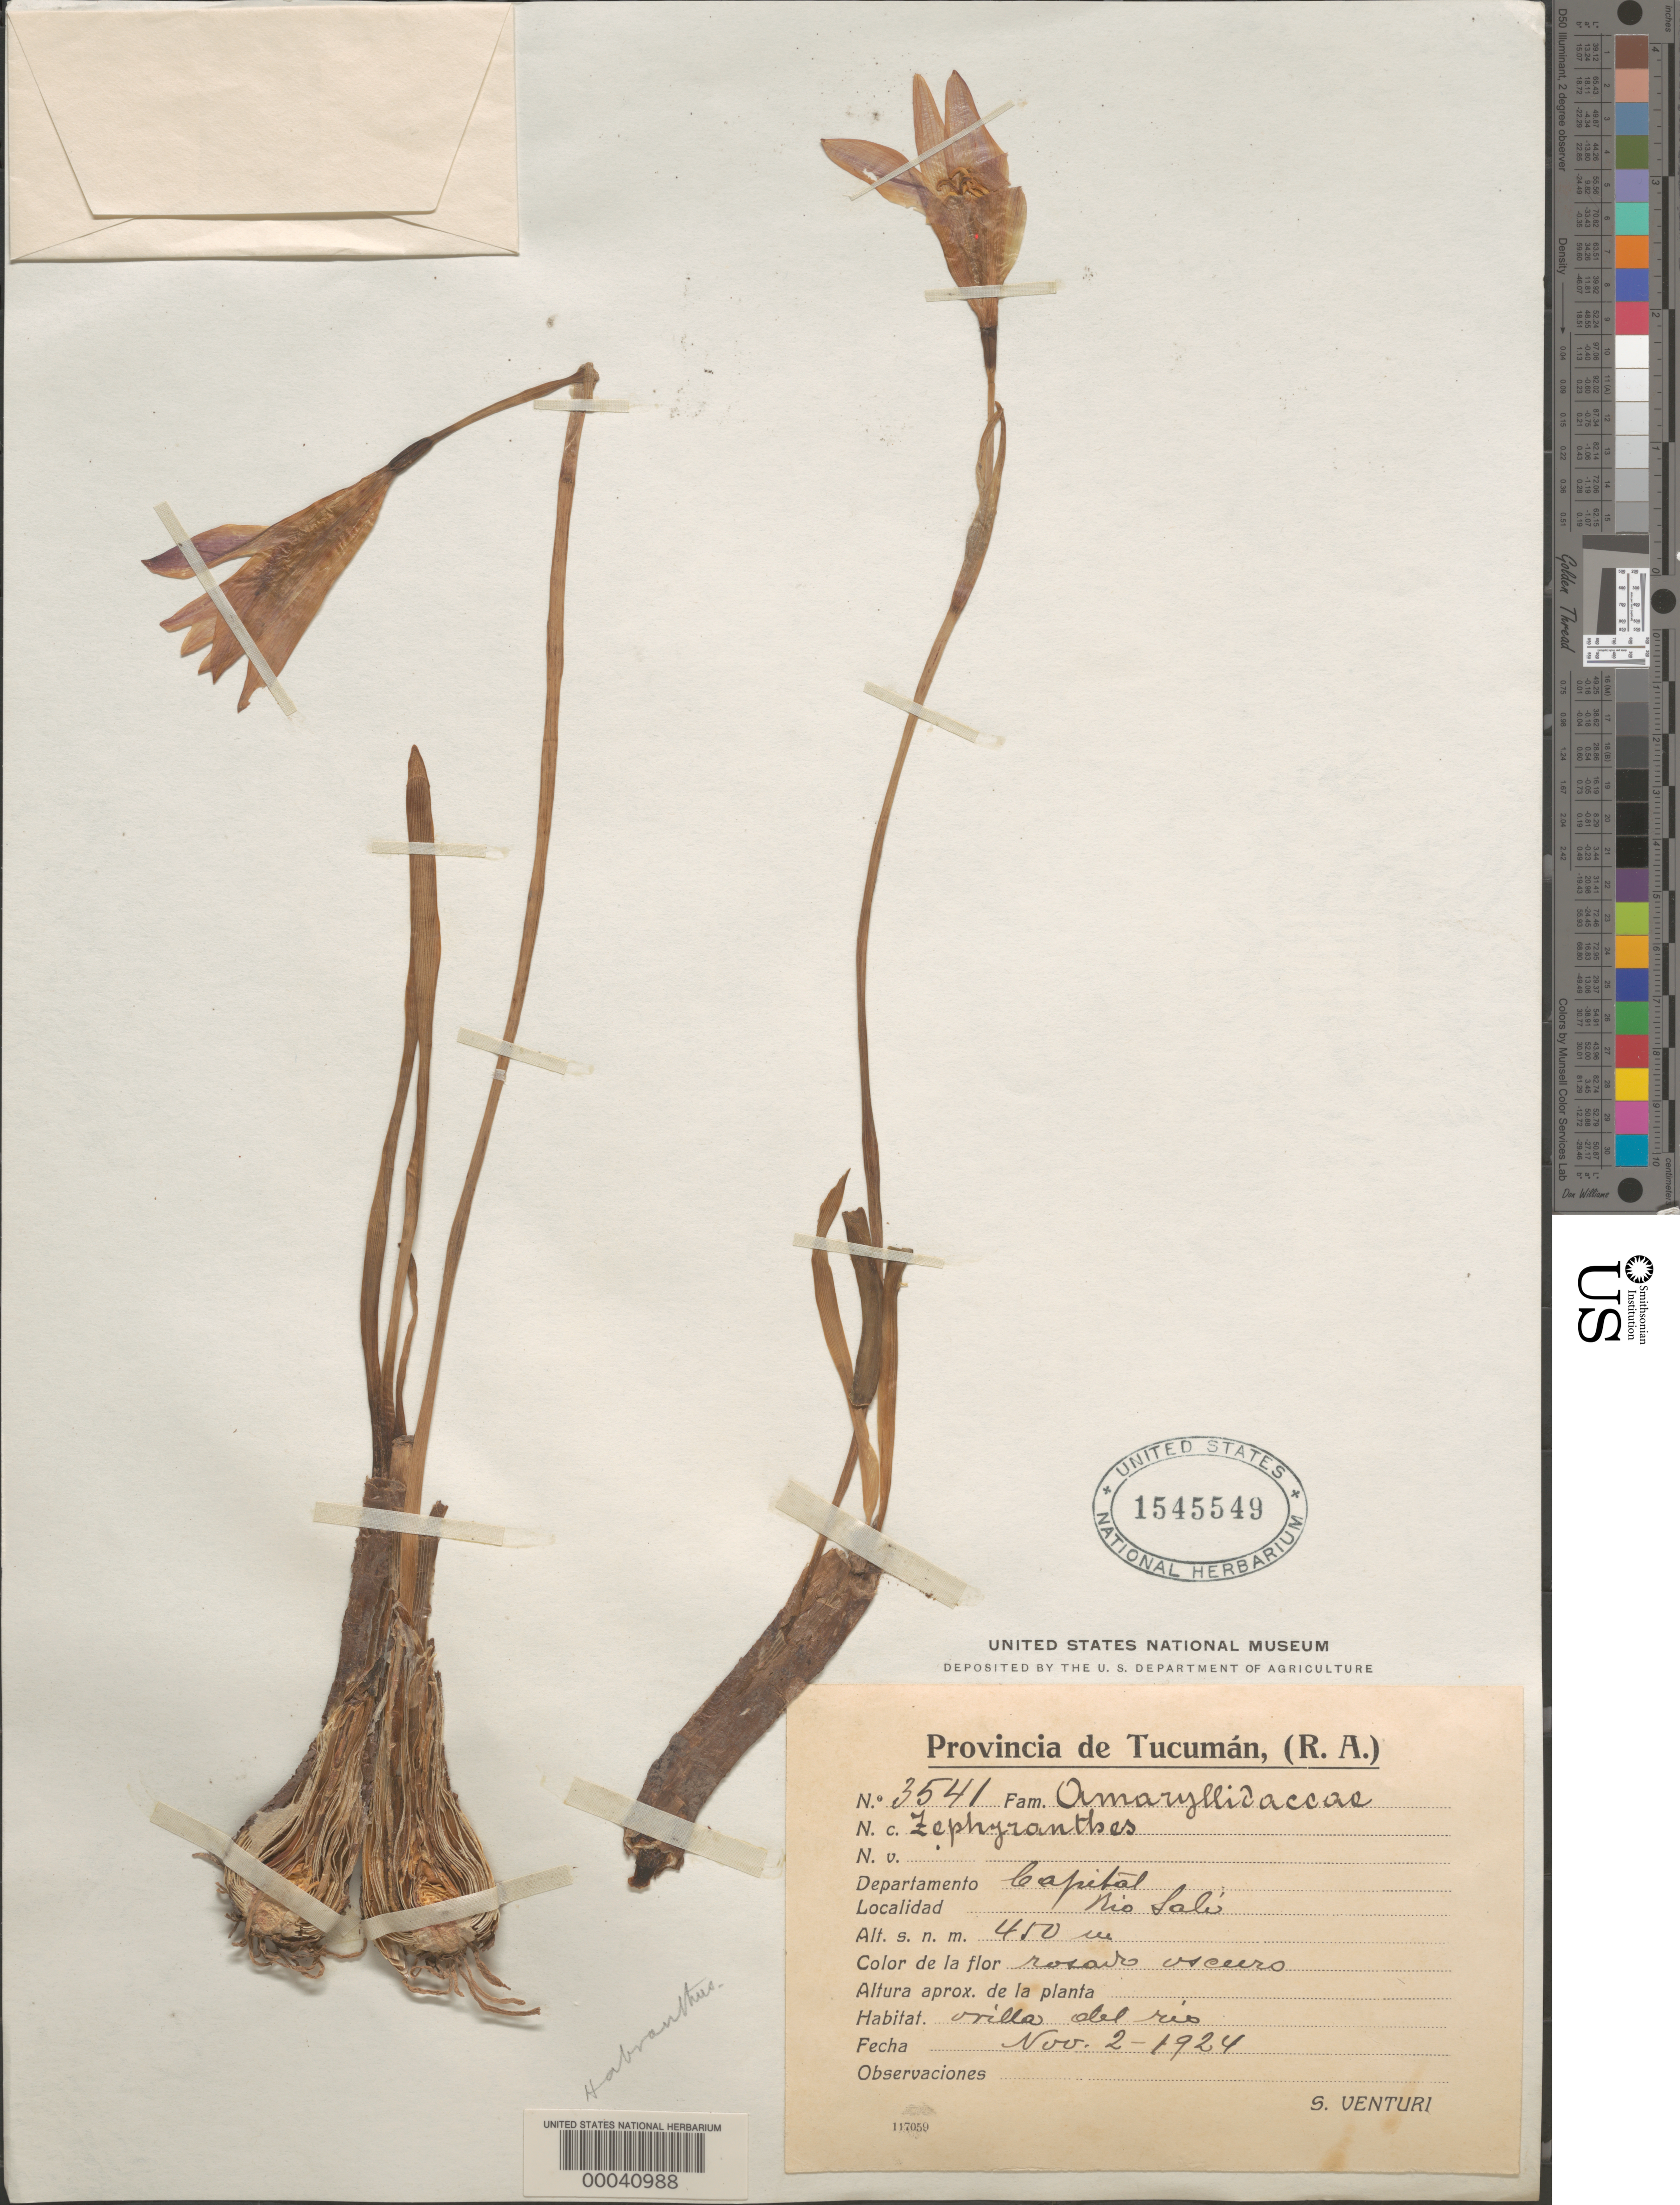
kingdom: Plantae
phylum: Tracheophyta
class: Liliopsida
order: Asparagales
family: Amaryllidaceae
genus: Zephyranthes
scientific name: Zephyranthes sp.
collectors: S. Venturi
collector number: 3541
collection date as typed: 02 Nov 1924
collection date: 1924-11-02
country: Argentina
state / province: Tucumán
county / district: Capital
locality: Rio Sali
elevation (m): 450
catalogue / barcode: US 1545549